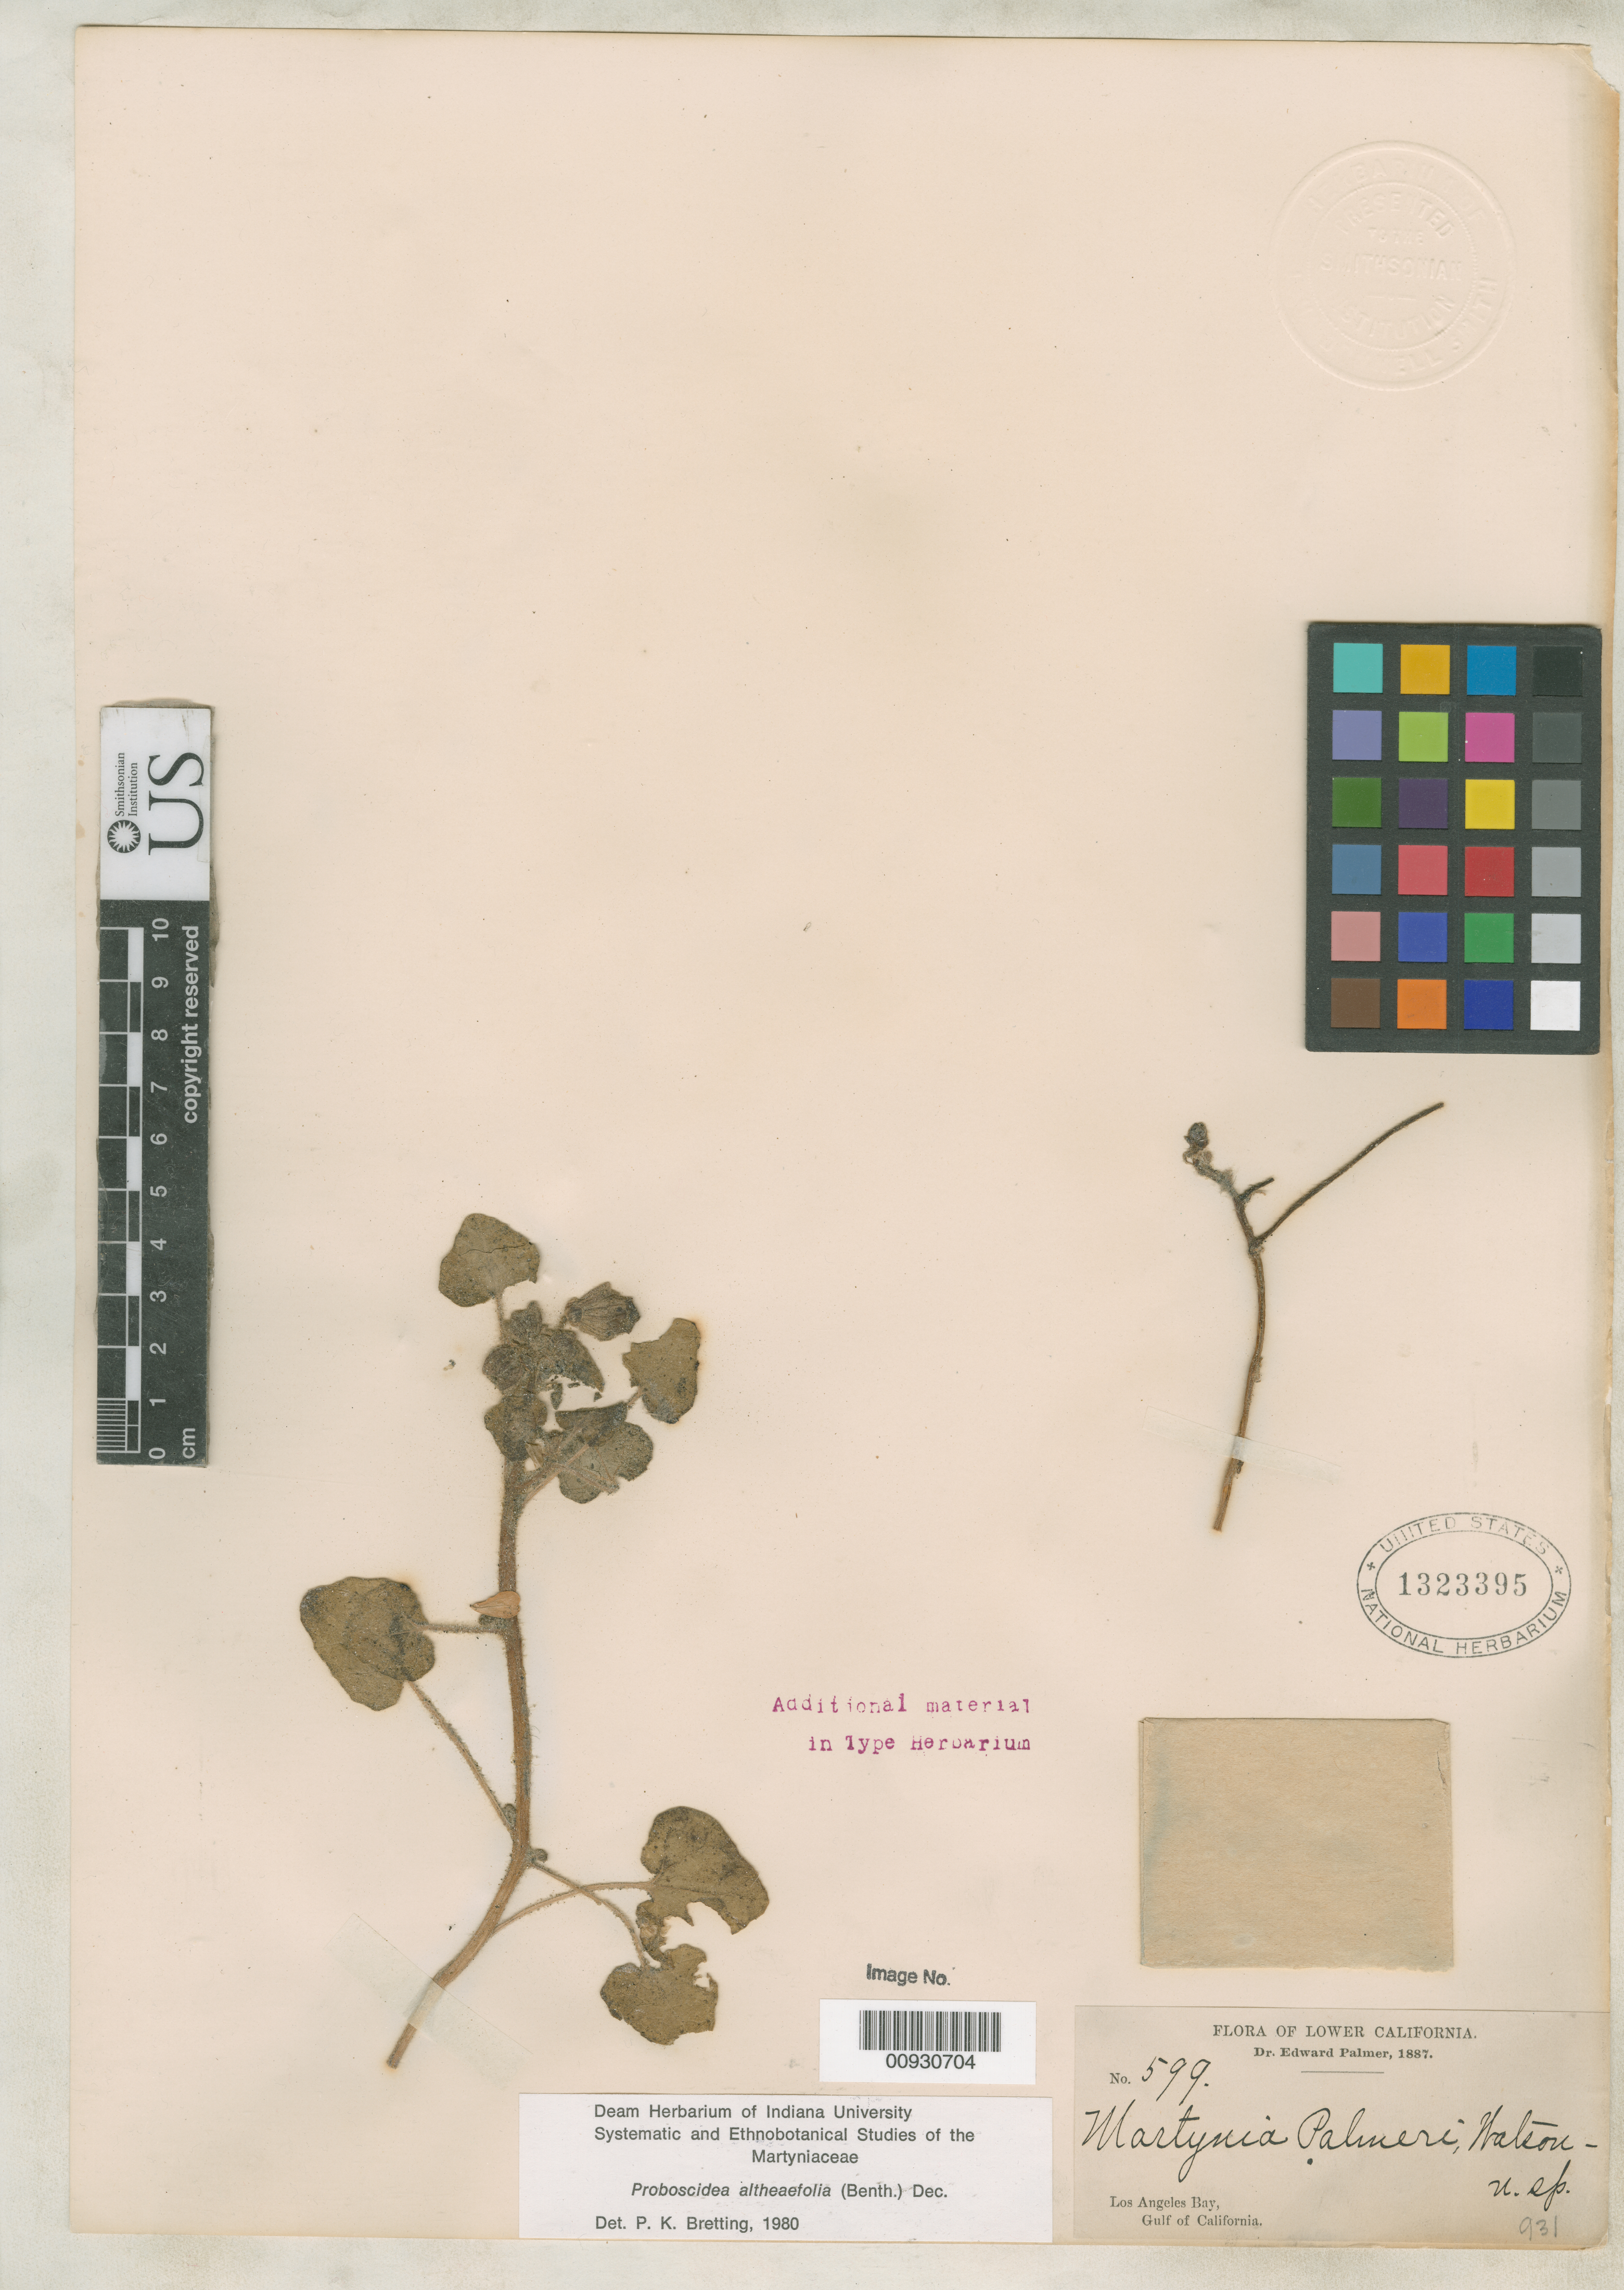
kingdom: Plantae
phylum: Tracheophyta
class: Magnoliopsida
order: Lamiales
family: Martyniaceae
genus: Martynia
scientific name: Martynia palmeri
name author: S. Watson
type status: Isotype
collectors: E. Palmer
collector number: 599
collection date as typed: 1887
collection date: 1887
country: Mexico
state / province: Baja California Norte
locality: Los Angeles Bay.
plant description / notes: Other dups. of this number at US are labeled "Guaymas".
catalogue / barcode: US 1323395